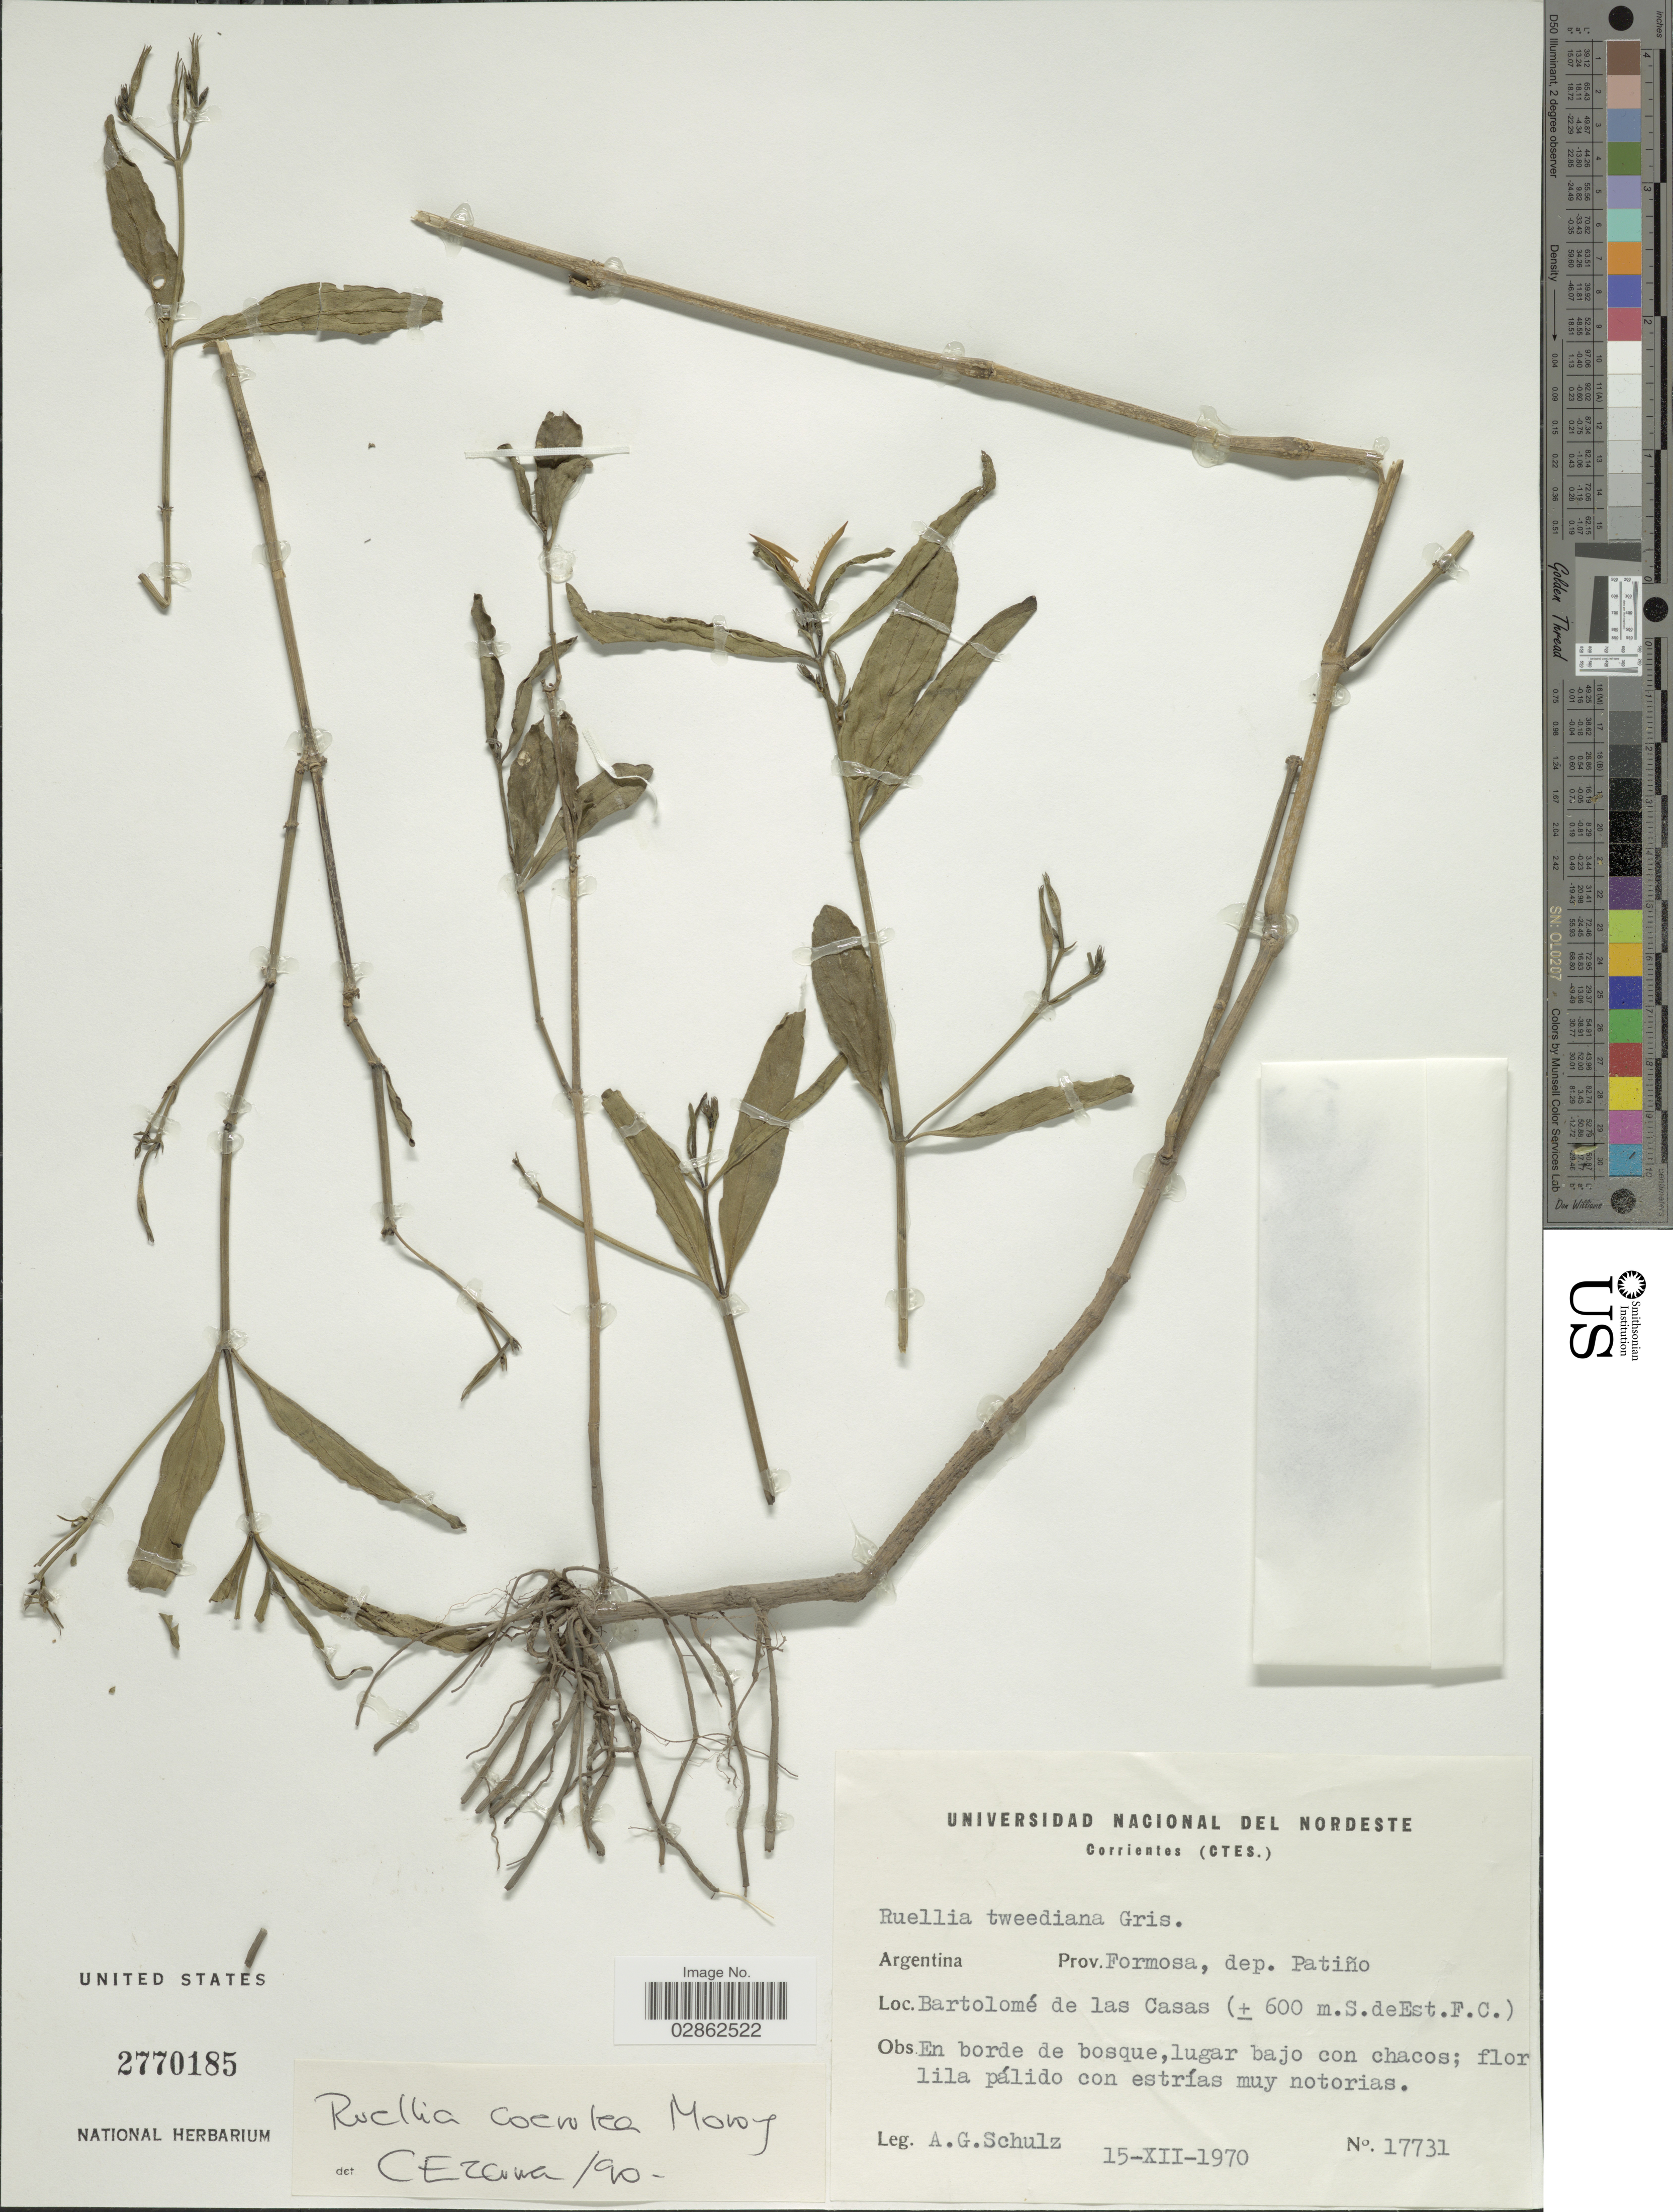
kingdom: Plantae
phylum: Tracheophyta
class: Magnoliopsida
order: Lamiales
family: Acanthaceae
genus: Ruellia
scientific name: Ruellia coerulea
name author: Morong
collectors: A. G. Schulz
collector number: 17731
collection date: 1970-12-15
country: Argentina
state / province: Formosa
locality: Dep. Patiño. Bartolomé de las Casas. (Est. F.C.).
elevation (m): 600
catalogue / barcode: US 2770185